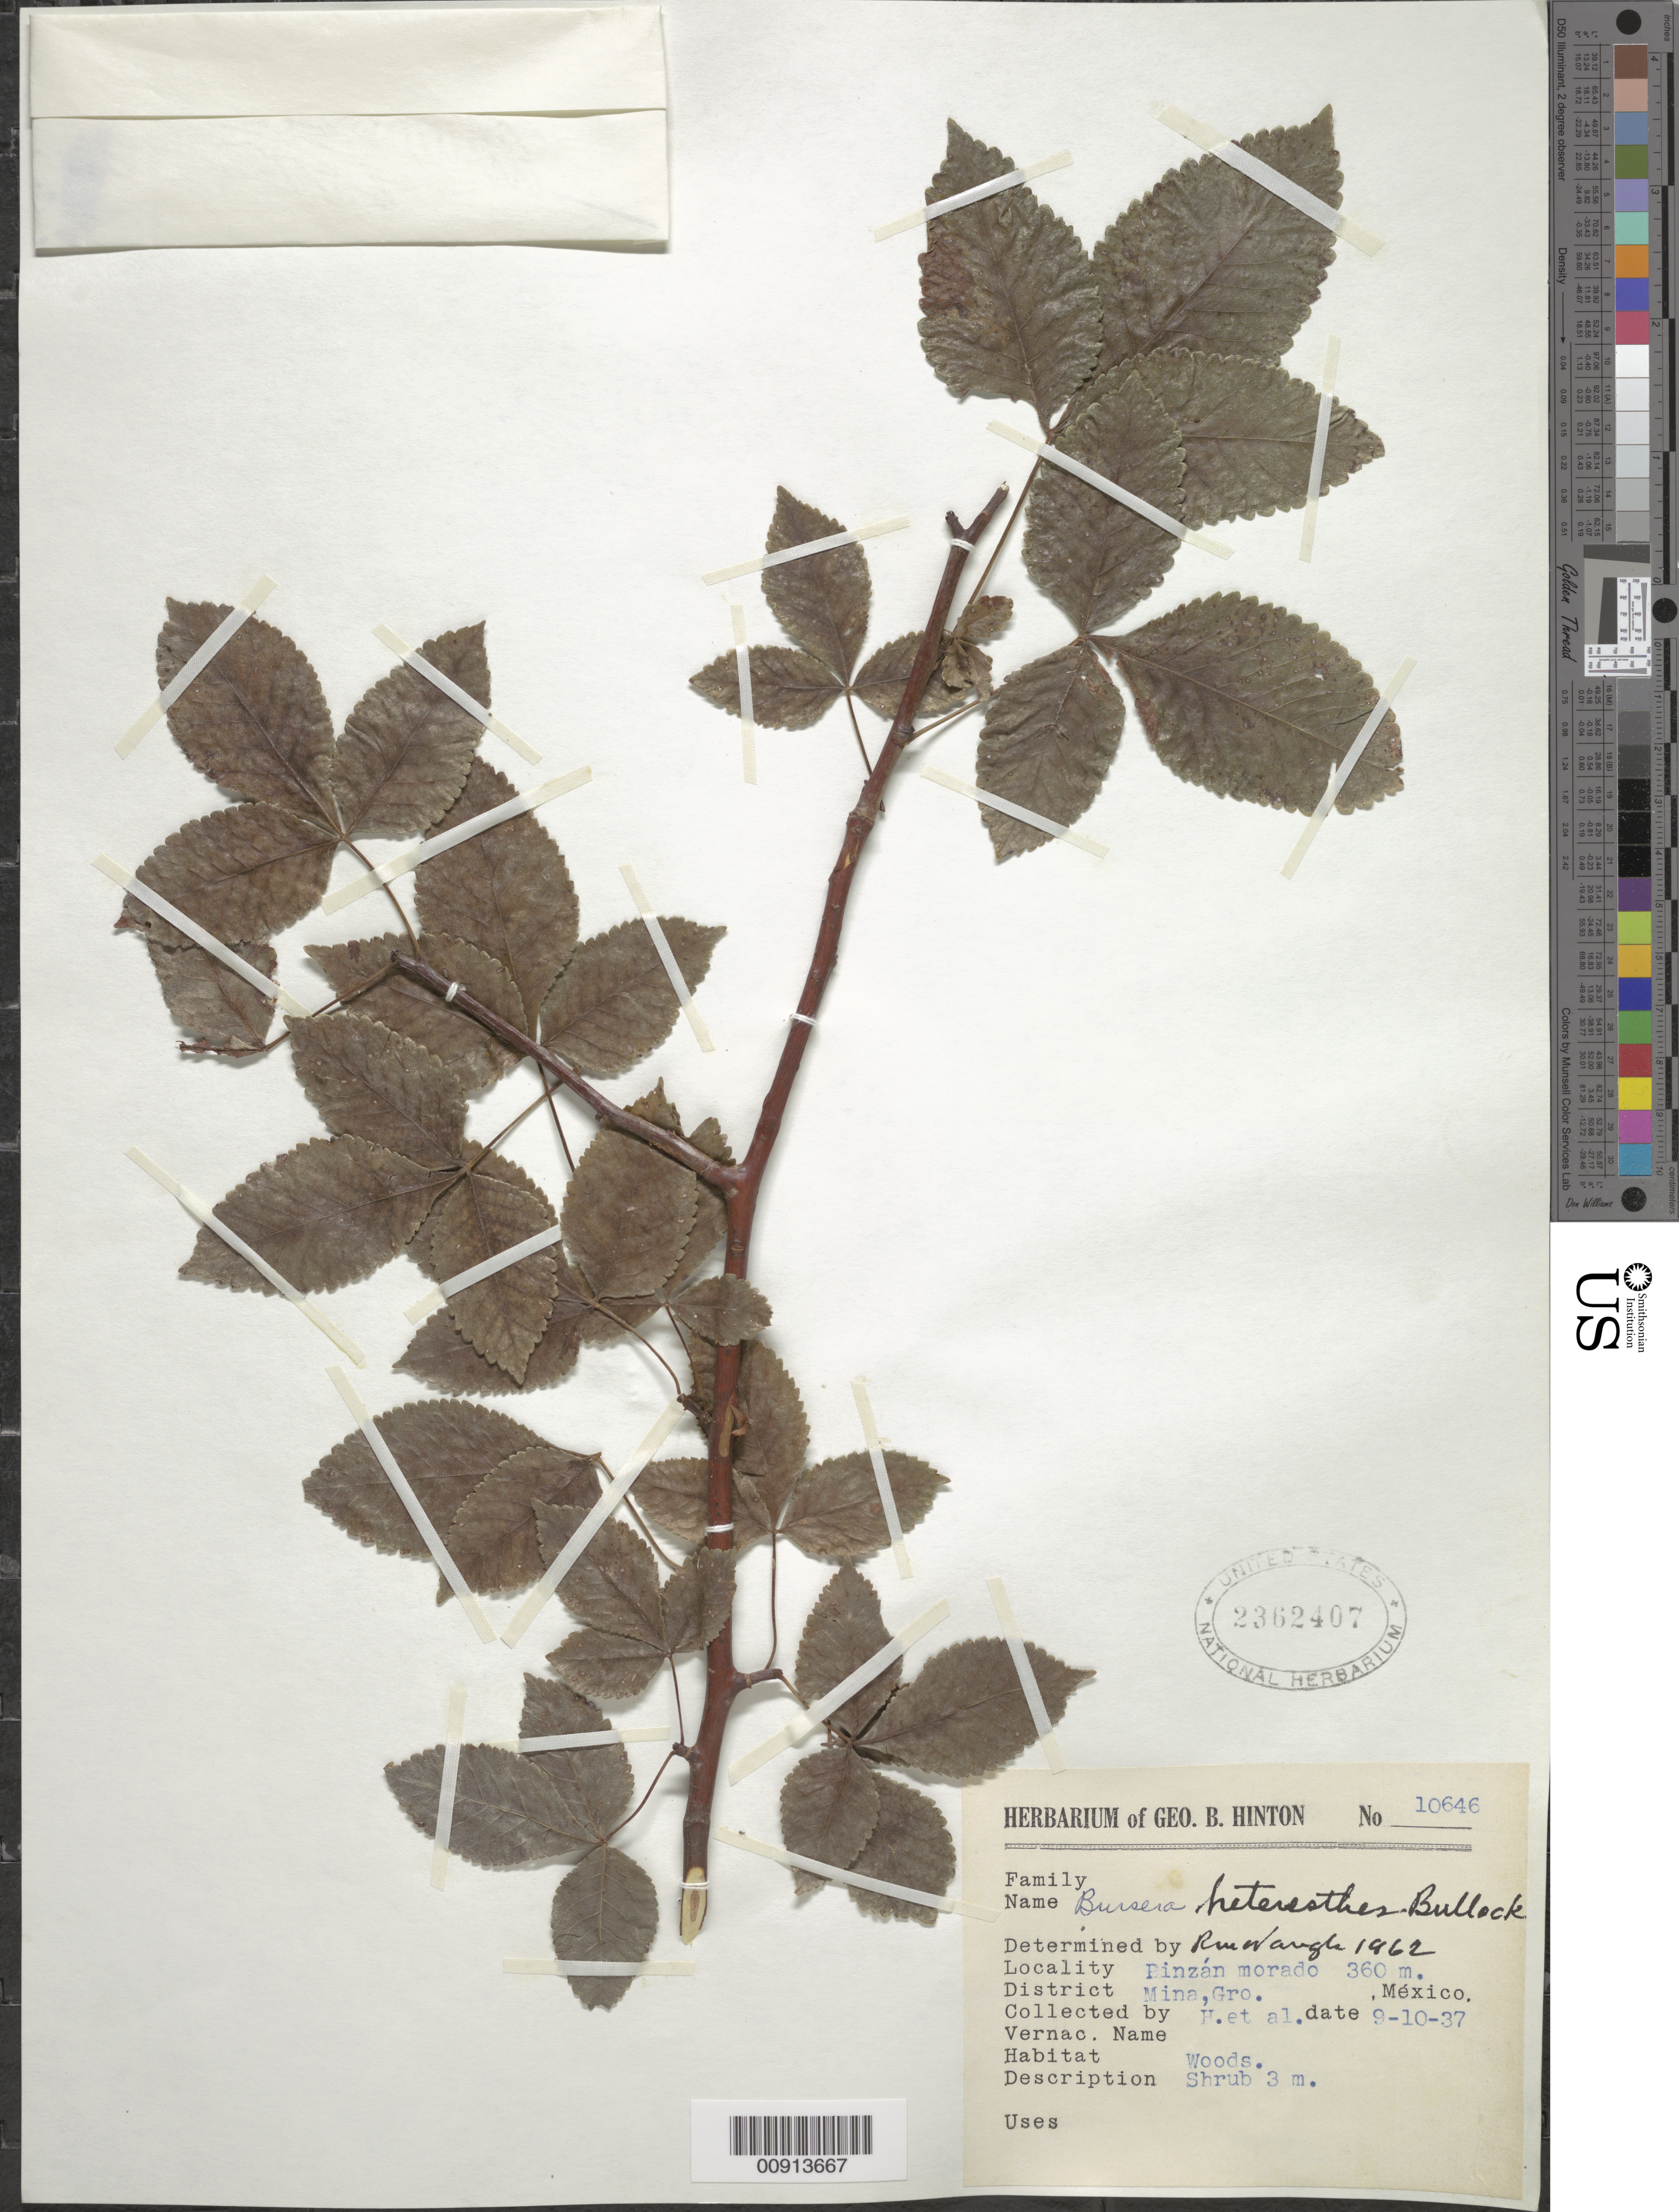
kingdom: Plantae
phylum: Tracheophyta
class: Magnoliopsida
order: Sapindales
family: Burseraceae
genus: Bursera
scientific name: Bursera heteresthes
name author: Bullock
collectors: G. B. Hinton & et al.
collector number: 10646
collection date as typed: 10 Sep 1937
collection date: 1937-09-10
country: Mexico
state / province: Guerrero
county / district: Mina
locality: Pinzán Morado, District Mina, Guerrero.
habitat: Woods.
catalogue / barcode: US 2362407